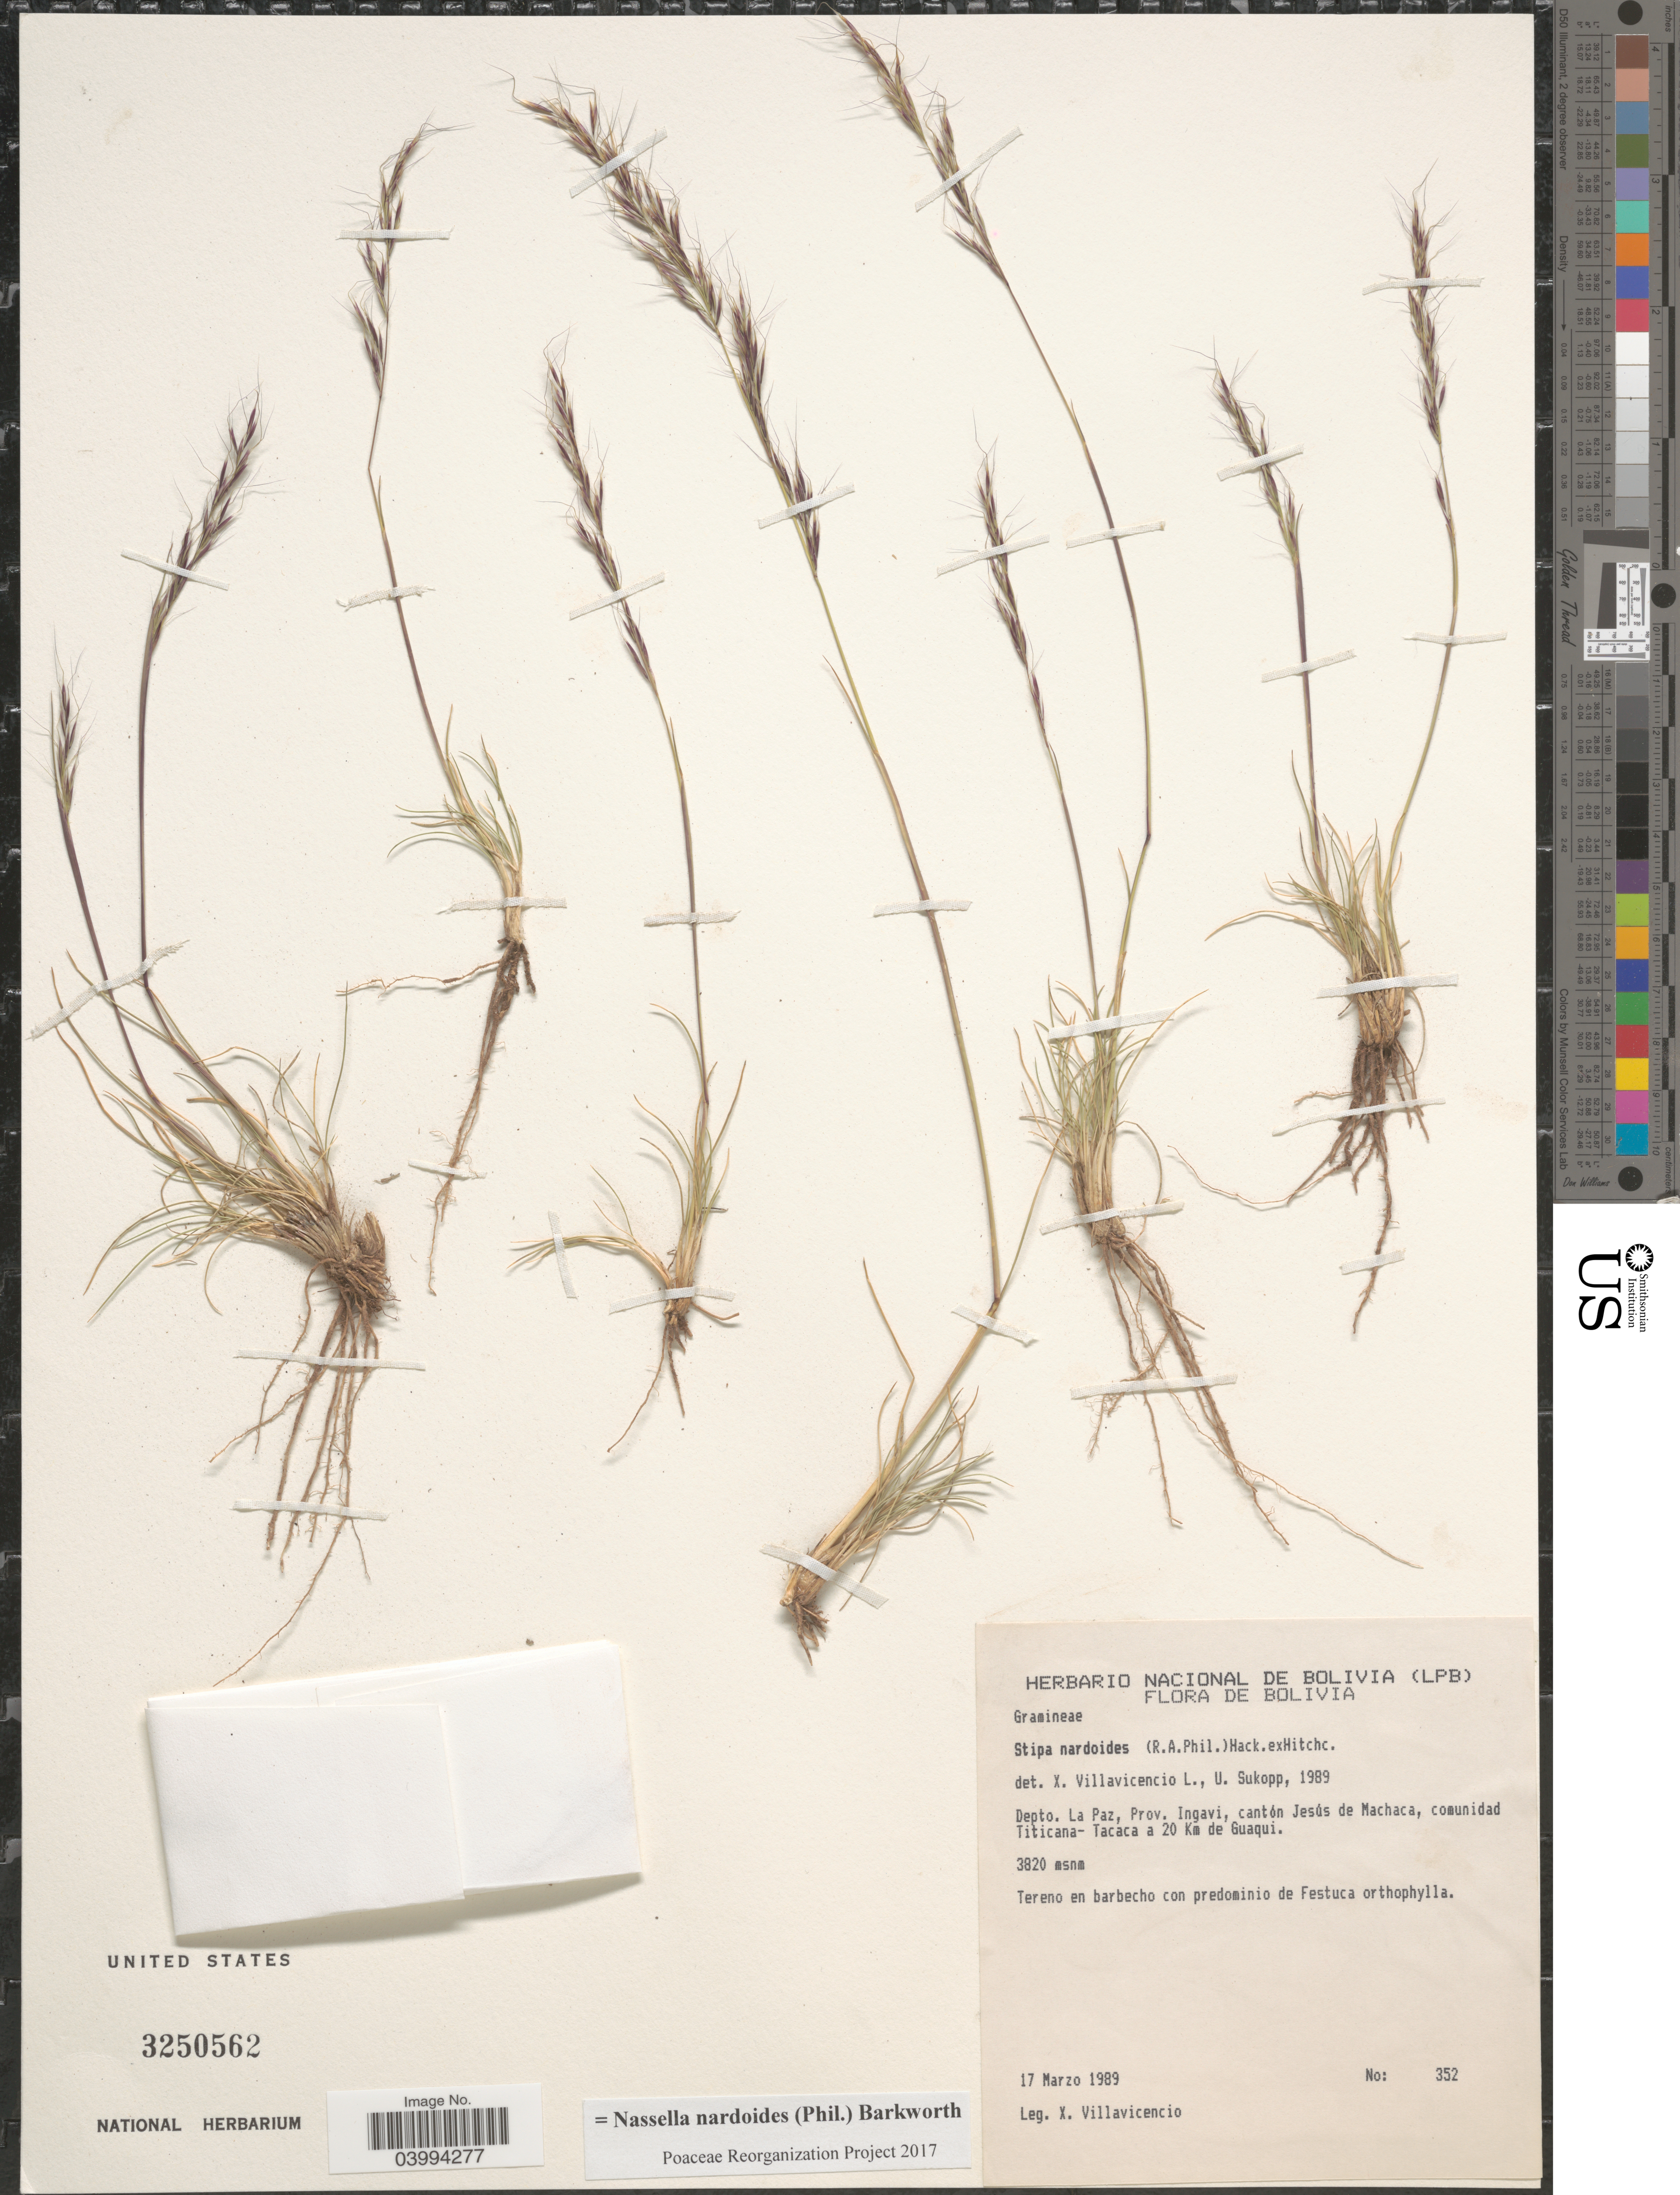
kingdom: Plantae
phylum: Tracheophyta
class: Liliopsida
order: Poales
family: Poaceae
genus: Nassella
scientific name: Nassella nardoides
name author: (Phil.) Barkworth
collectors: X. Villavicencio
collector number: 352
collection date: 1989-03-17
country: Bolivia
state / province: La Paz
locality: Depto. La Paz, Prov. Ingavi, cantón Jesús de Machaca, comunidad Titicana-Tacaca a 20 Km de Guaqui.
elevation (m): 3820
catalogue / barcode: US 3250562